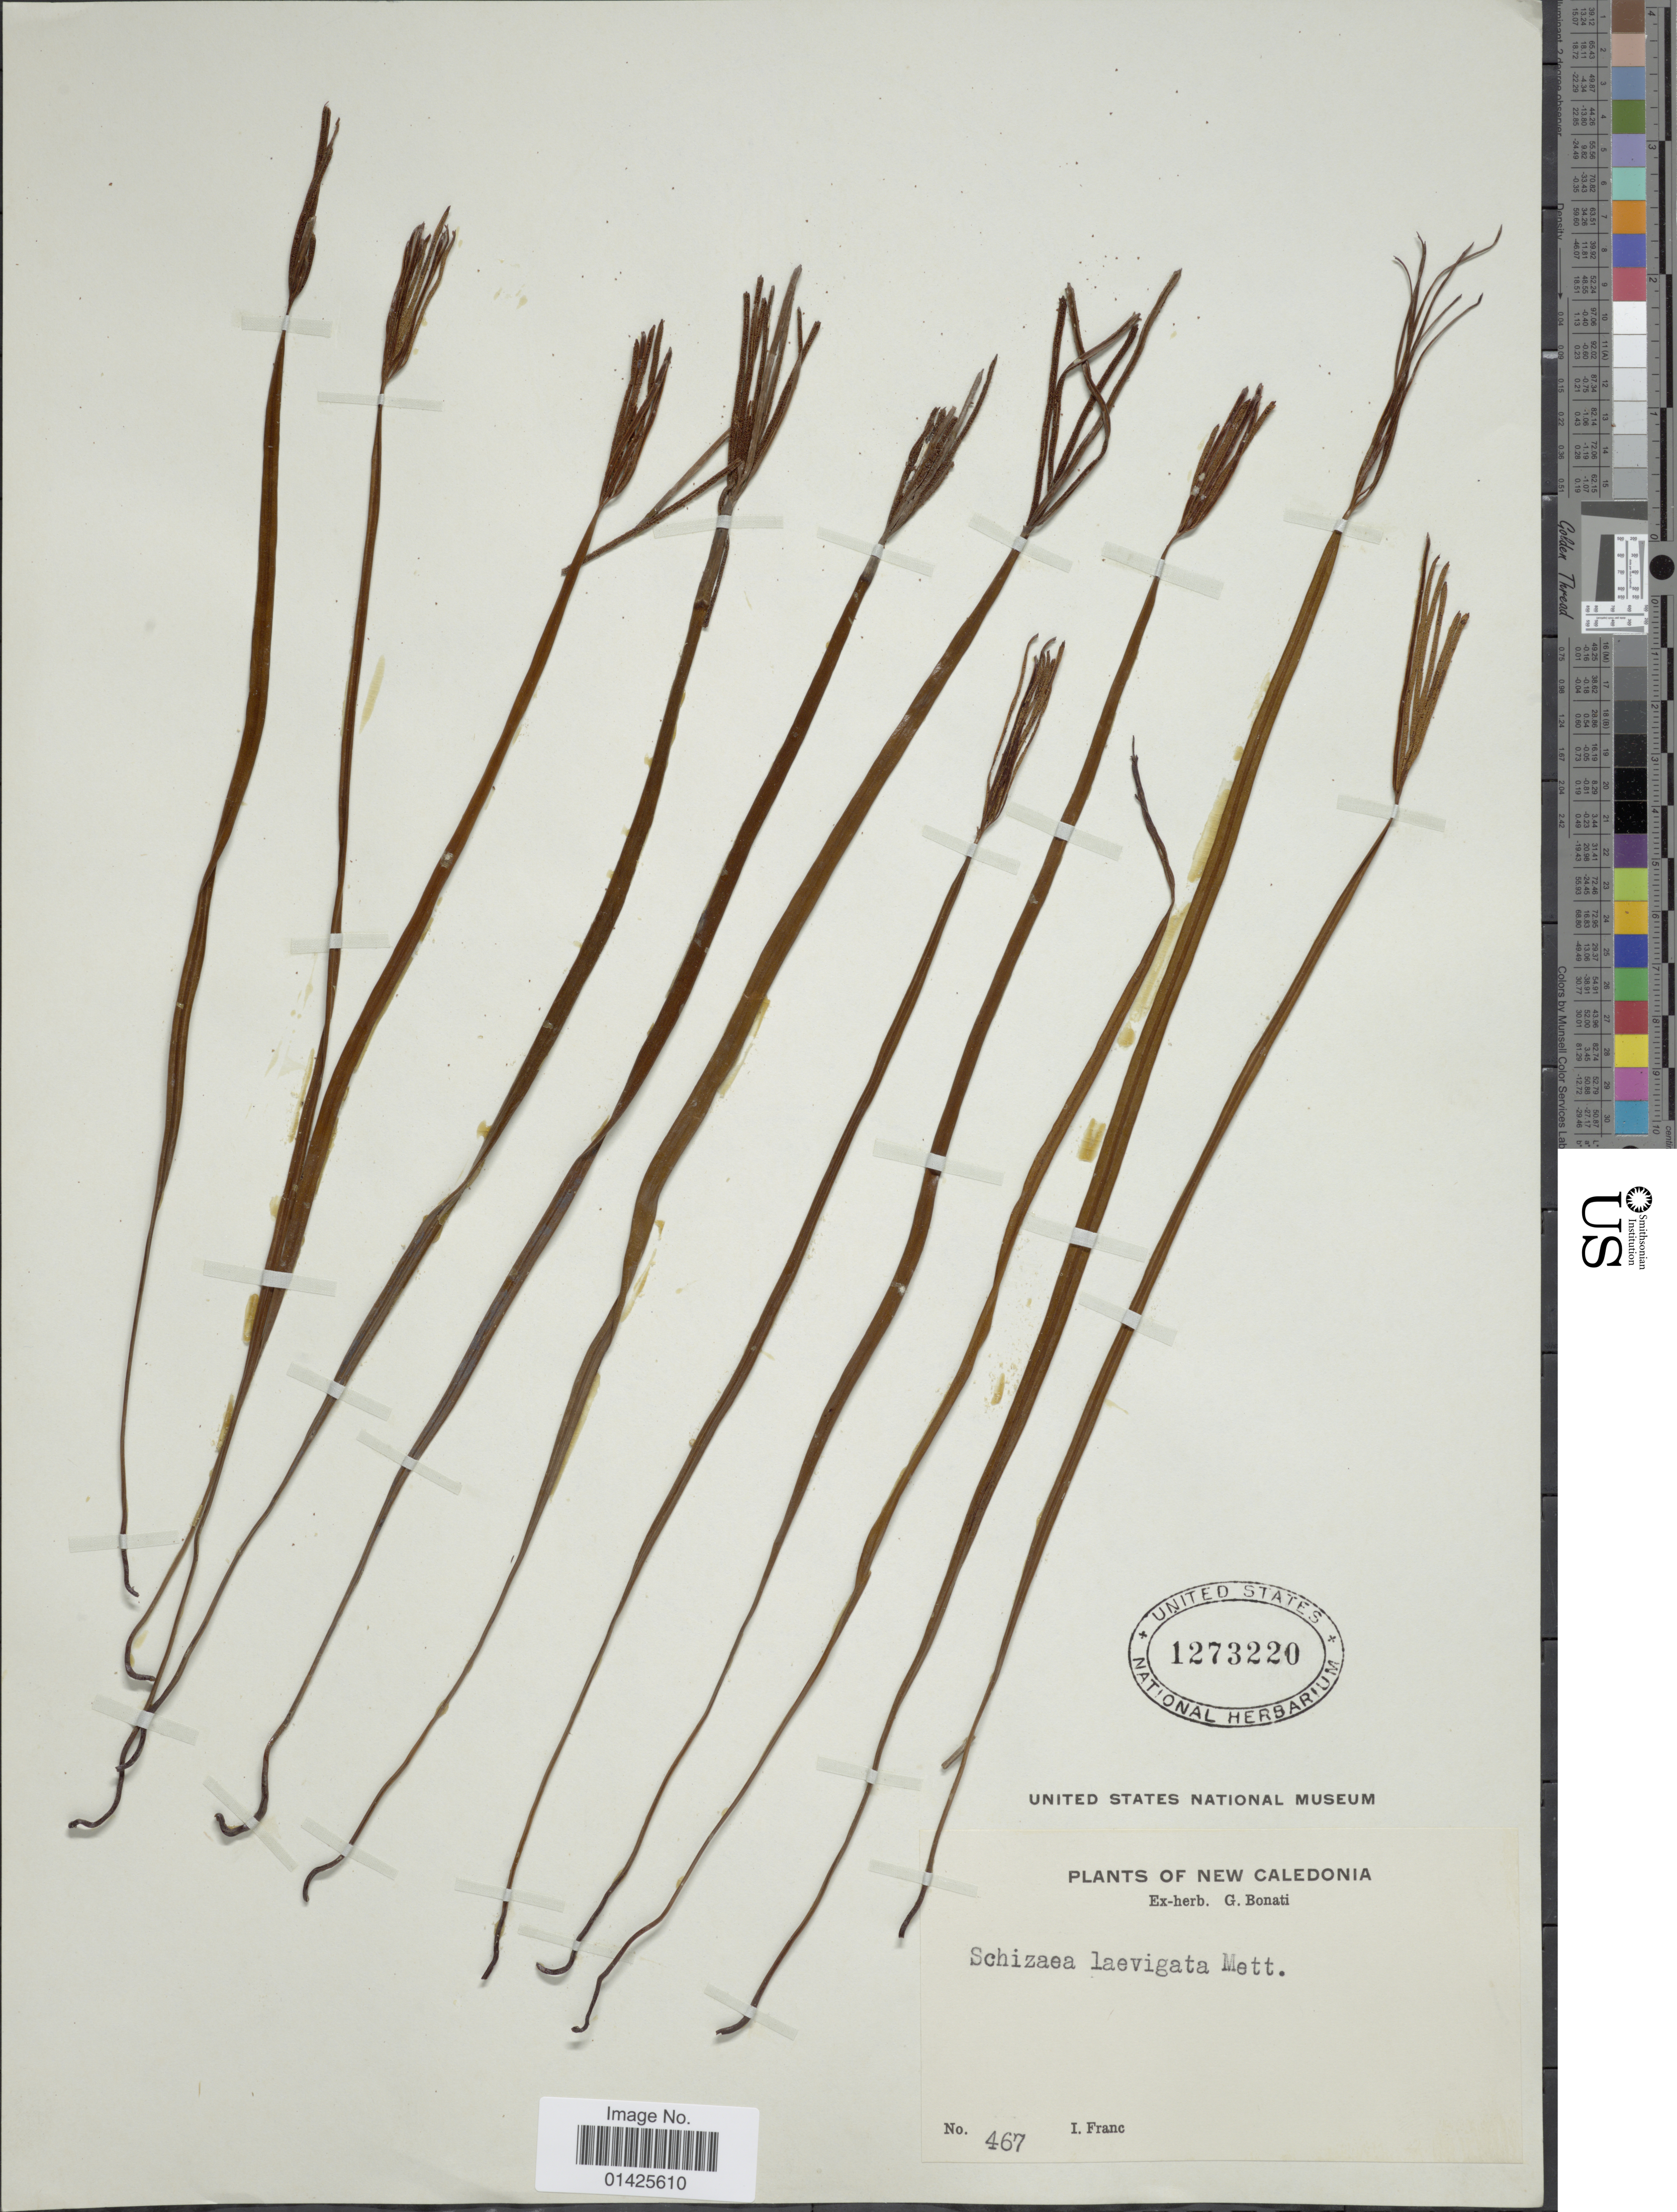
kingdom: Plantae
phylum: Tracheophyta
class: Polypodiopsida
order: Schizaeales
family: Schizaeaceae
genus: Actinostachys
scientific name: Actinostachys laevigata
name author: (Mett.) C.F. Reed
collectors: I. Franc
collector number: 467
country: New Caledonia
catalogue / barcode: US 1273220